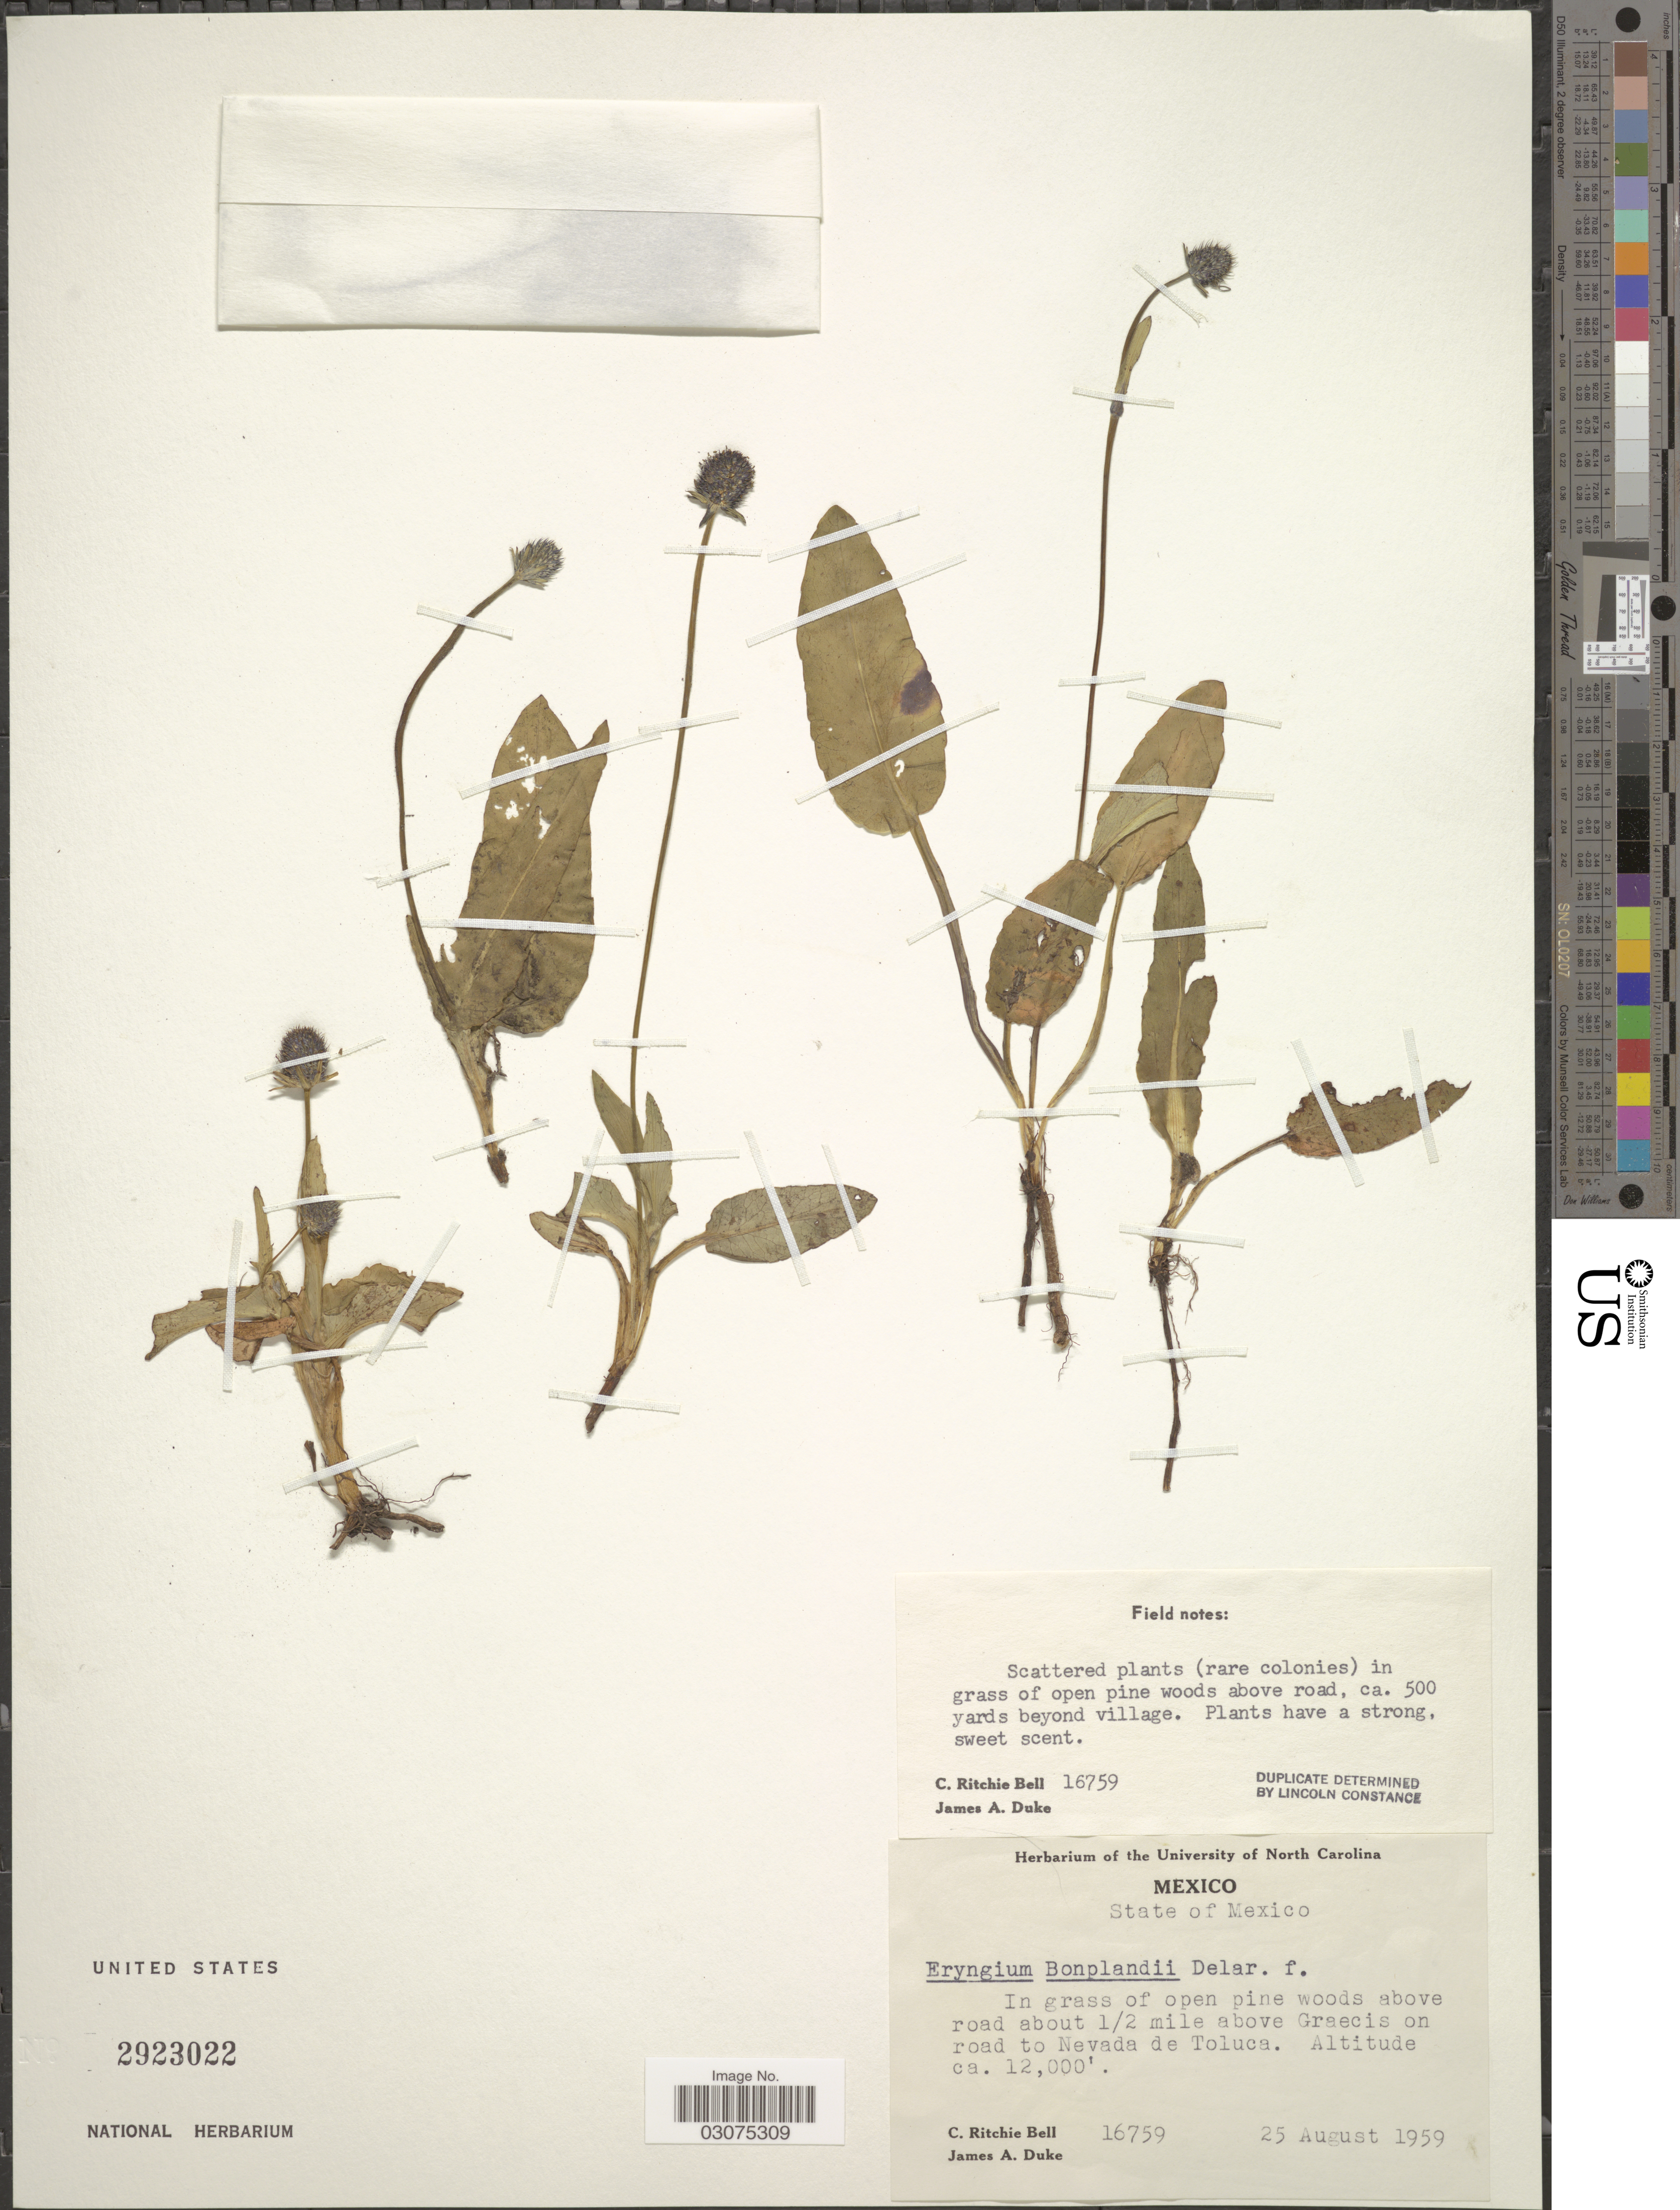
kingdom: Plantae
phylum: Tracheophyta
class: Magnoliopsida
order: Apiales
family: Apiaceae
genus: Eryngium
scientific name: Eryngium bonplandii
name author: F. Delaroche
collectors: C. R. Bell & J. A. Duke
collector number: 16759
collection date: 1959-08-25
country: Mexico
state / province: México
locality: In grass of open pine woods above road about ½ mile above Graecis on road to Nevada de Toluca.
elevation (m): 3658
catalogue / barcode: US 2923022